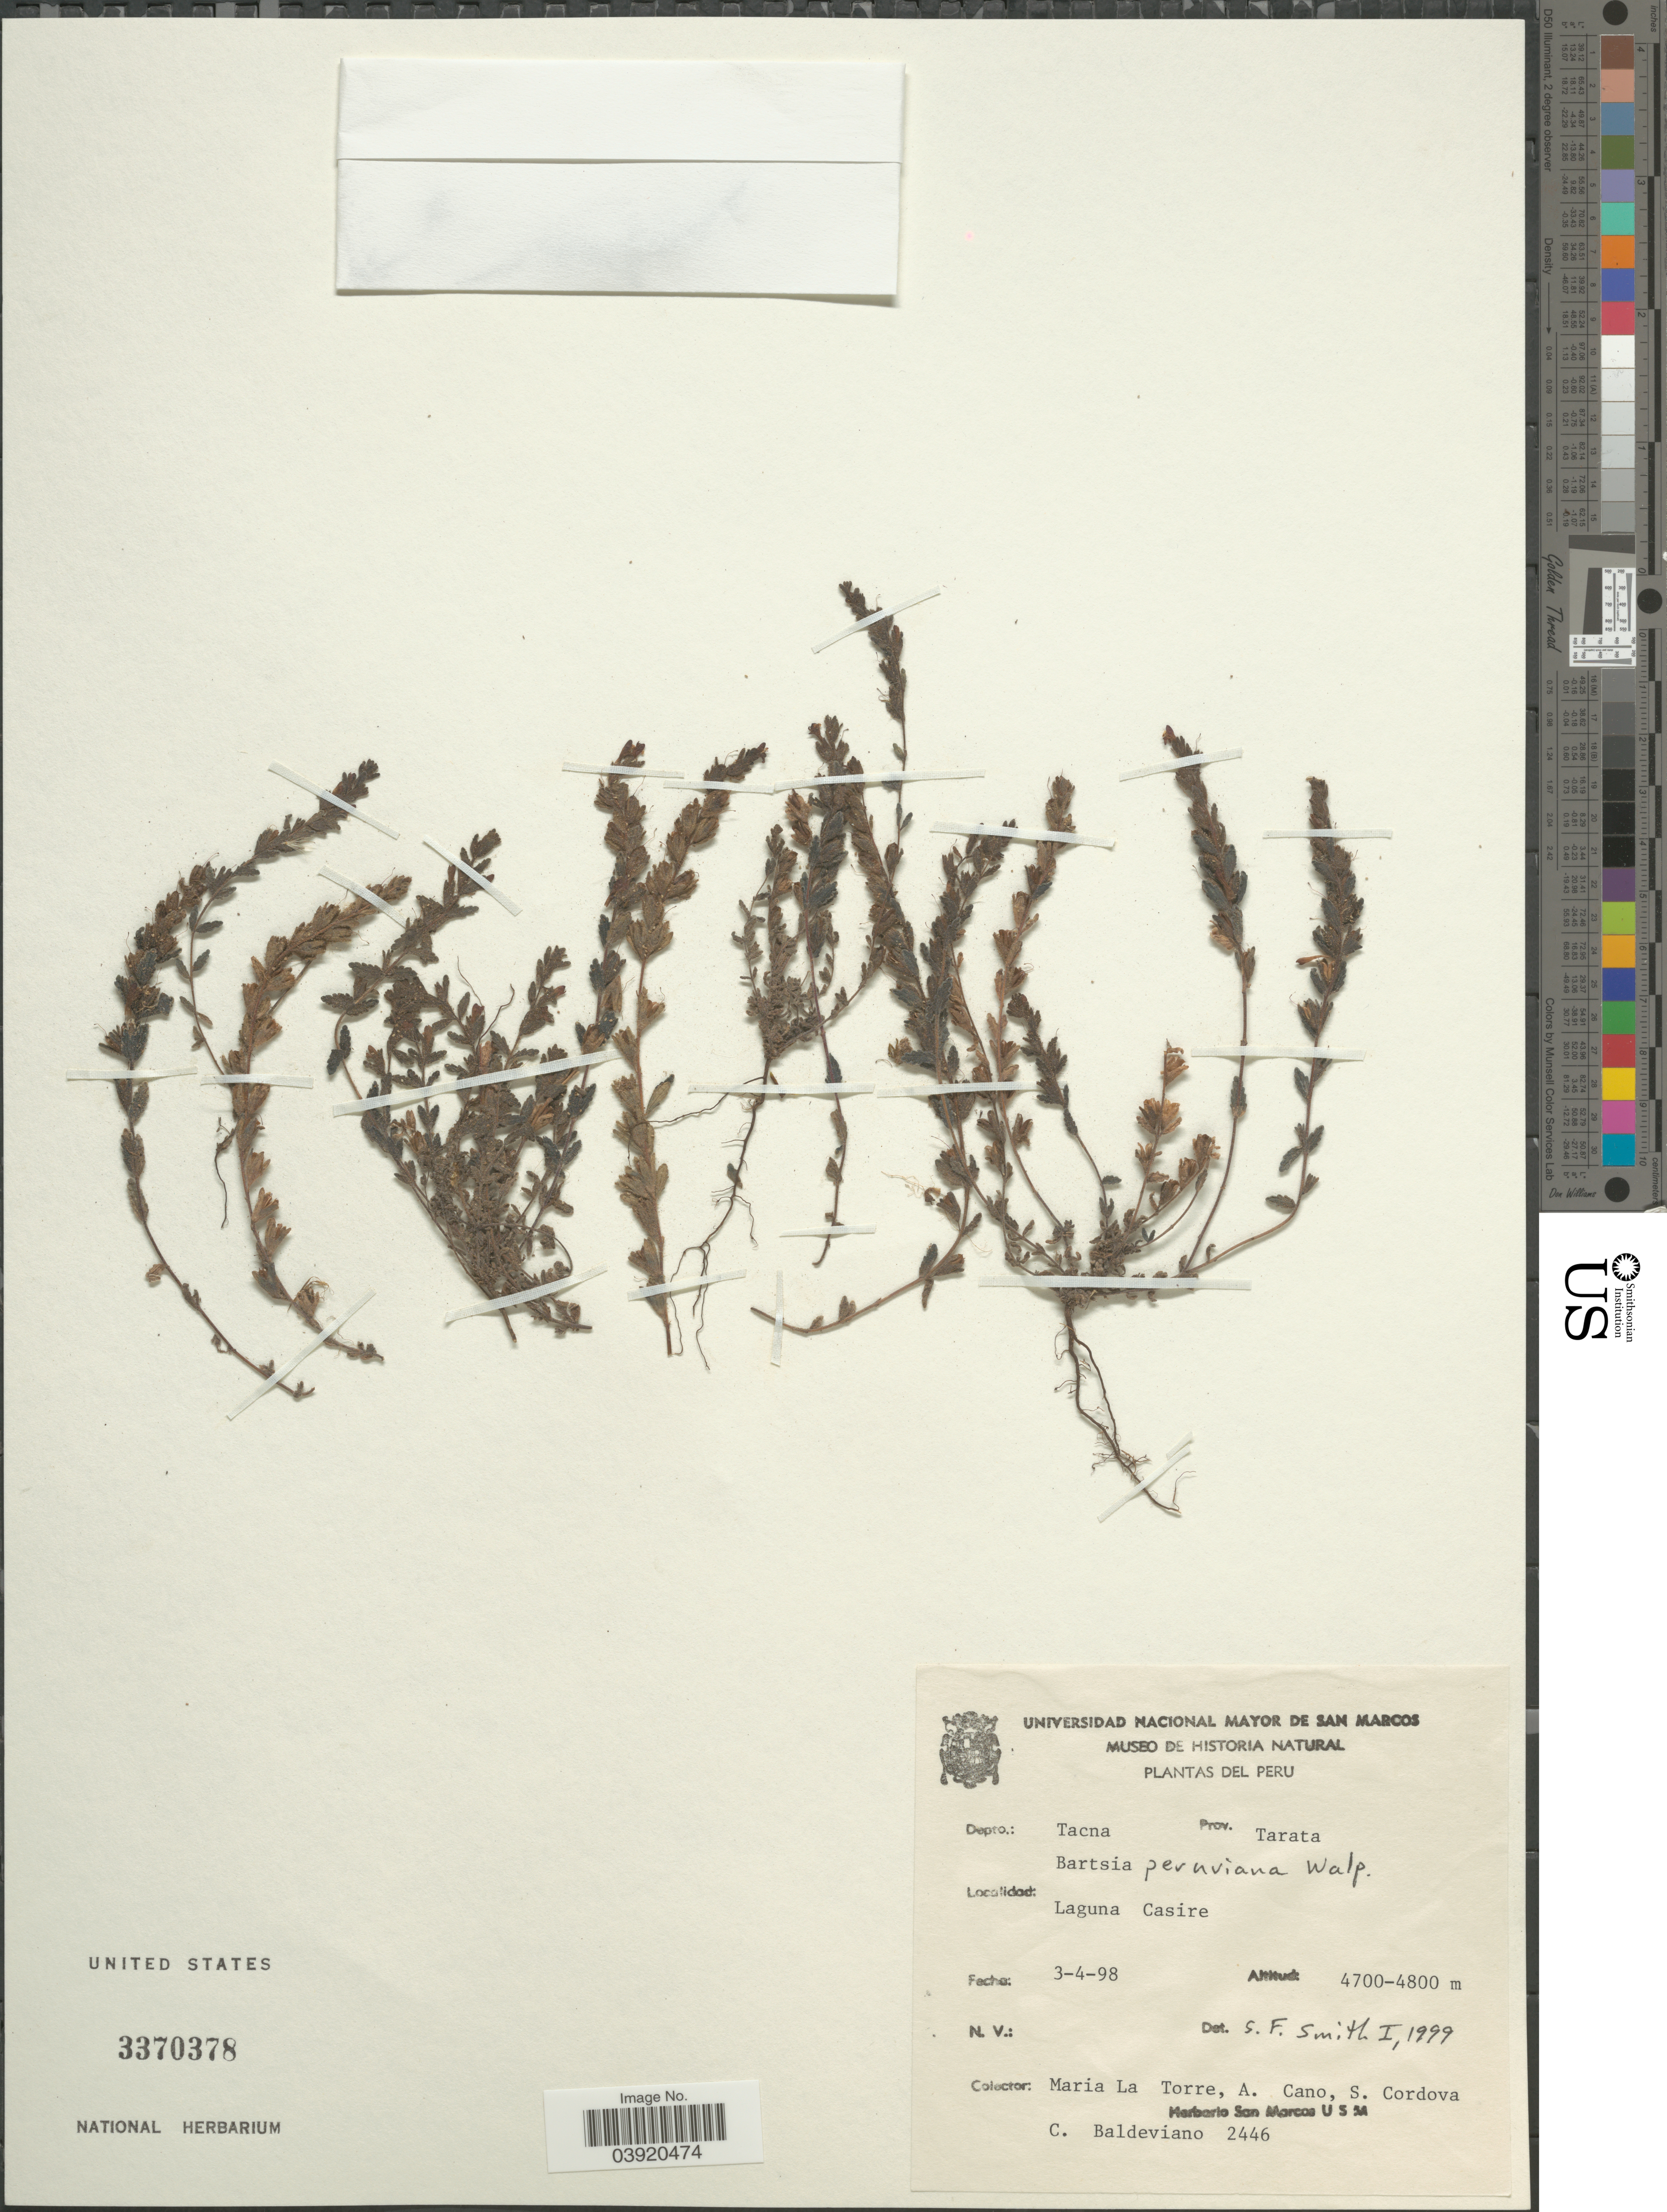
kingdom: Plantae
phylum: Tracheophyta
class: Magnoliopsida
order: Lamiales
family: Orobanchaceae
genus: Bartsia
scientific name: Bartsia peruviana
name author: Walp.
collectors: M. La Torre, A. Cano, S. Cordova & C. Baldeviano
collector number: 2446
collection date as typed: Transcribed d/m/y: 3/4/98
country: Peru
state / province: Tacna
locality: Depto.: Tacna. Prov. Tarata. Laguna Casire.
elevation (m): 4700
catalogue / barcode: US 3370378